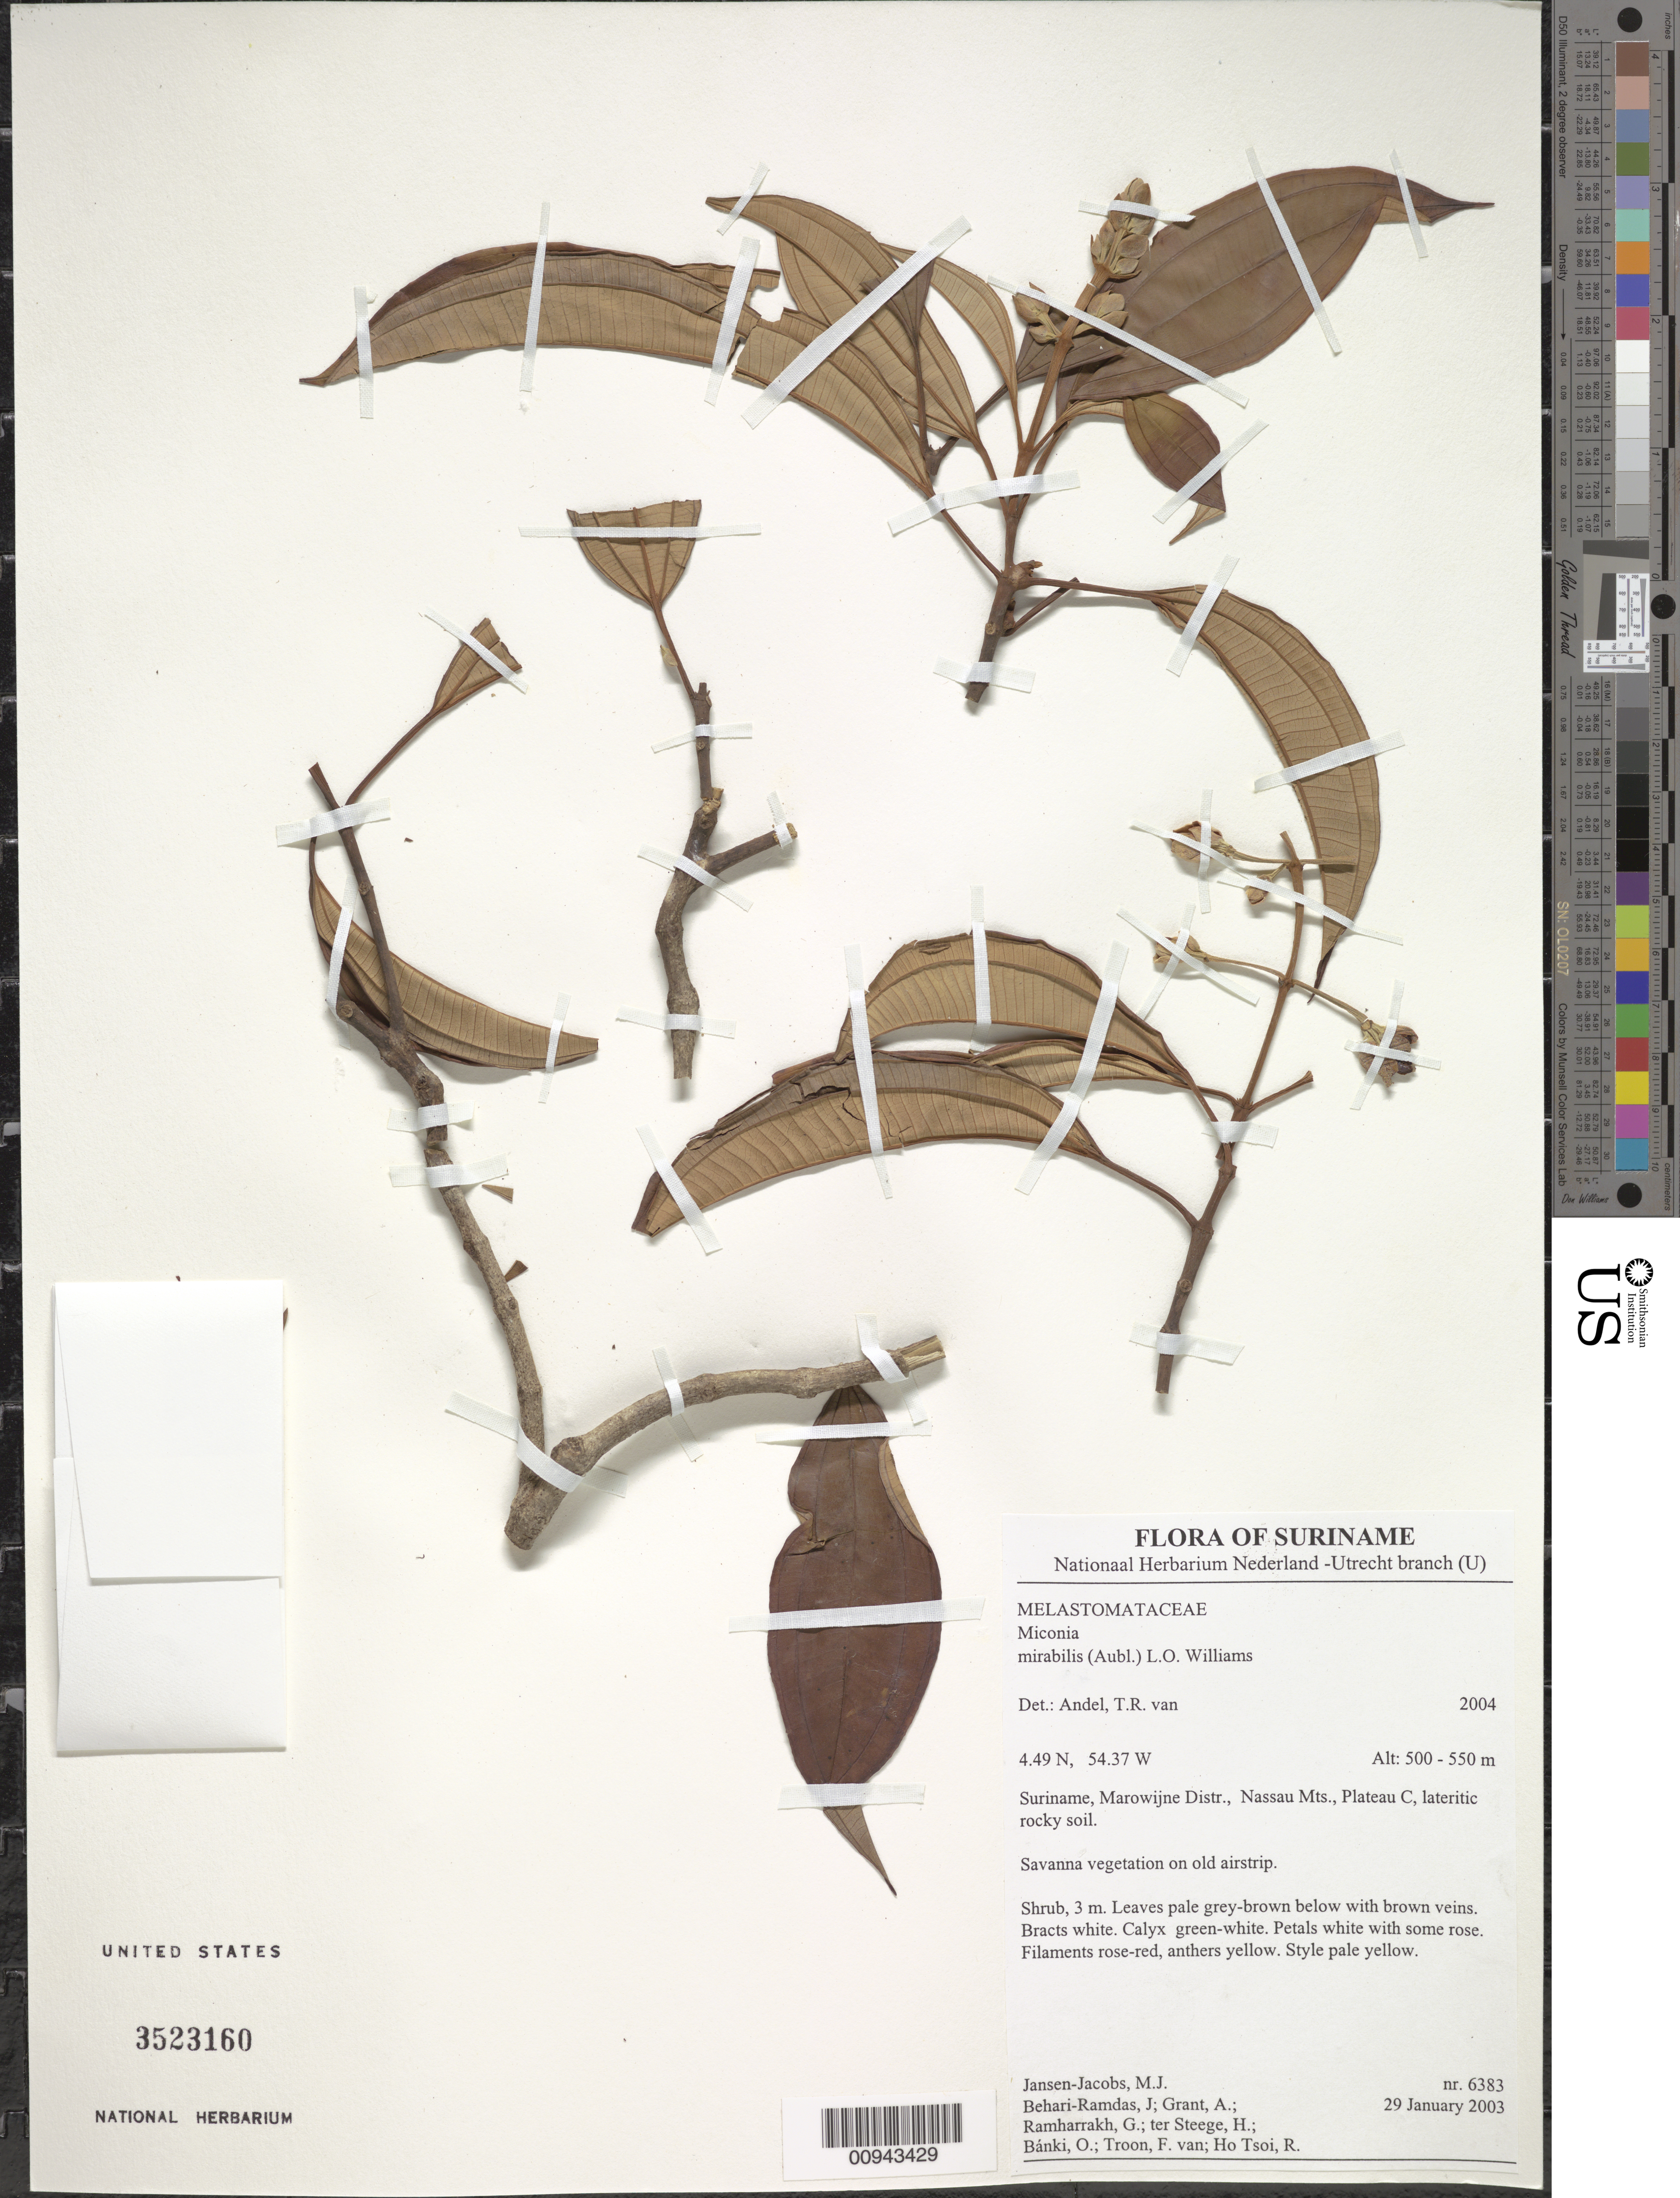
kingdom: Plantae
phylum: Tracheophyta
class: Magnoliopsida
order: Myrtales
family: Melastomataceae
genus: Miconia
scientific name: Miconia mirabilis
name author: (Aubl.) L.O. Williams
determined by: Andel, Tinde R. van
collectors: M. J. Jansen-Jacobs, J. Behari-Ramdas, A. Grant, G. Ramharrakh, H. ter Steege, O. Bánki, F. Van Troon & R. Ho Tsoi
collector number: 6383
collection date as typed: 29-Jan-03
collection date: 2003-01-29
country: Suriname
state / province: Marowijne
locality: Nassau Mts., Plateau C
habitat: Lateritic rocky soil. Savanna vegetation on old airstrip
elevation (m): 500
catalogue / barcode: US 3523160